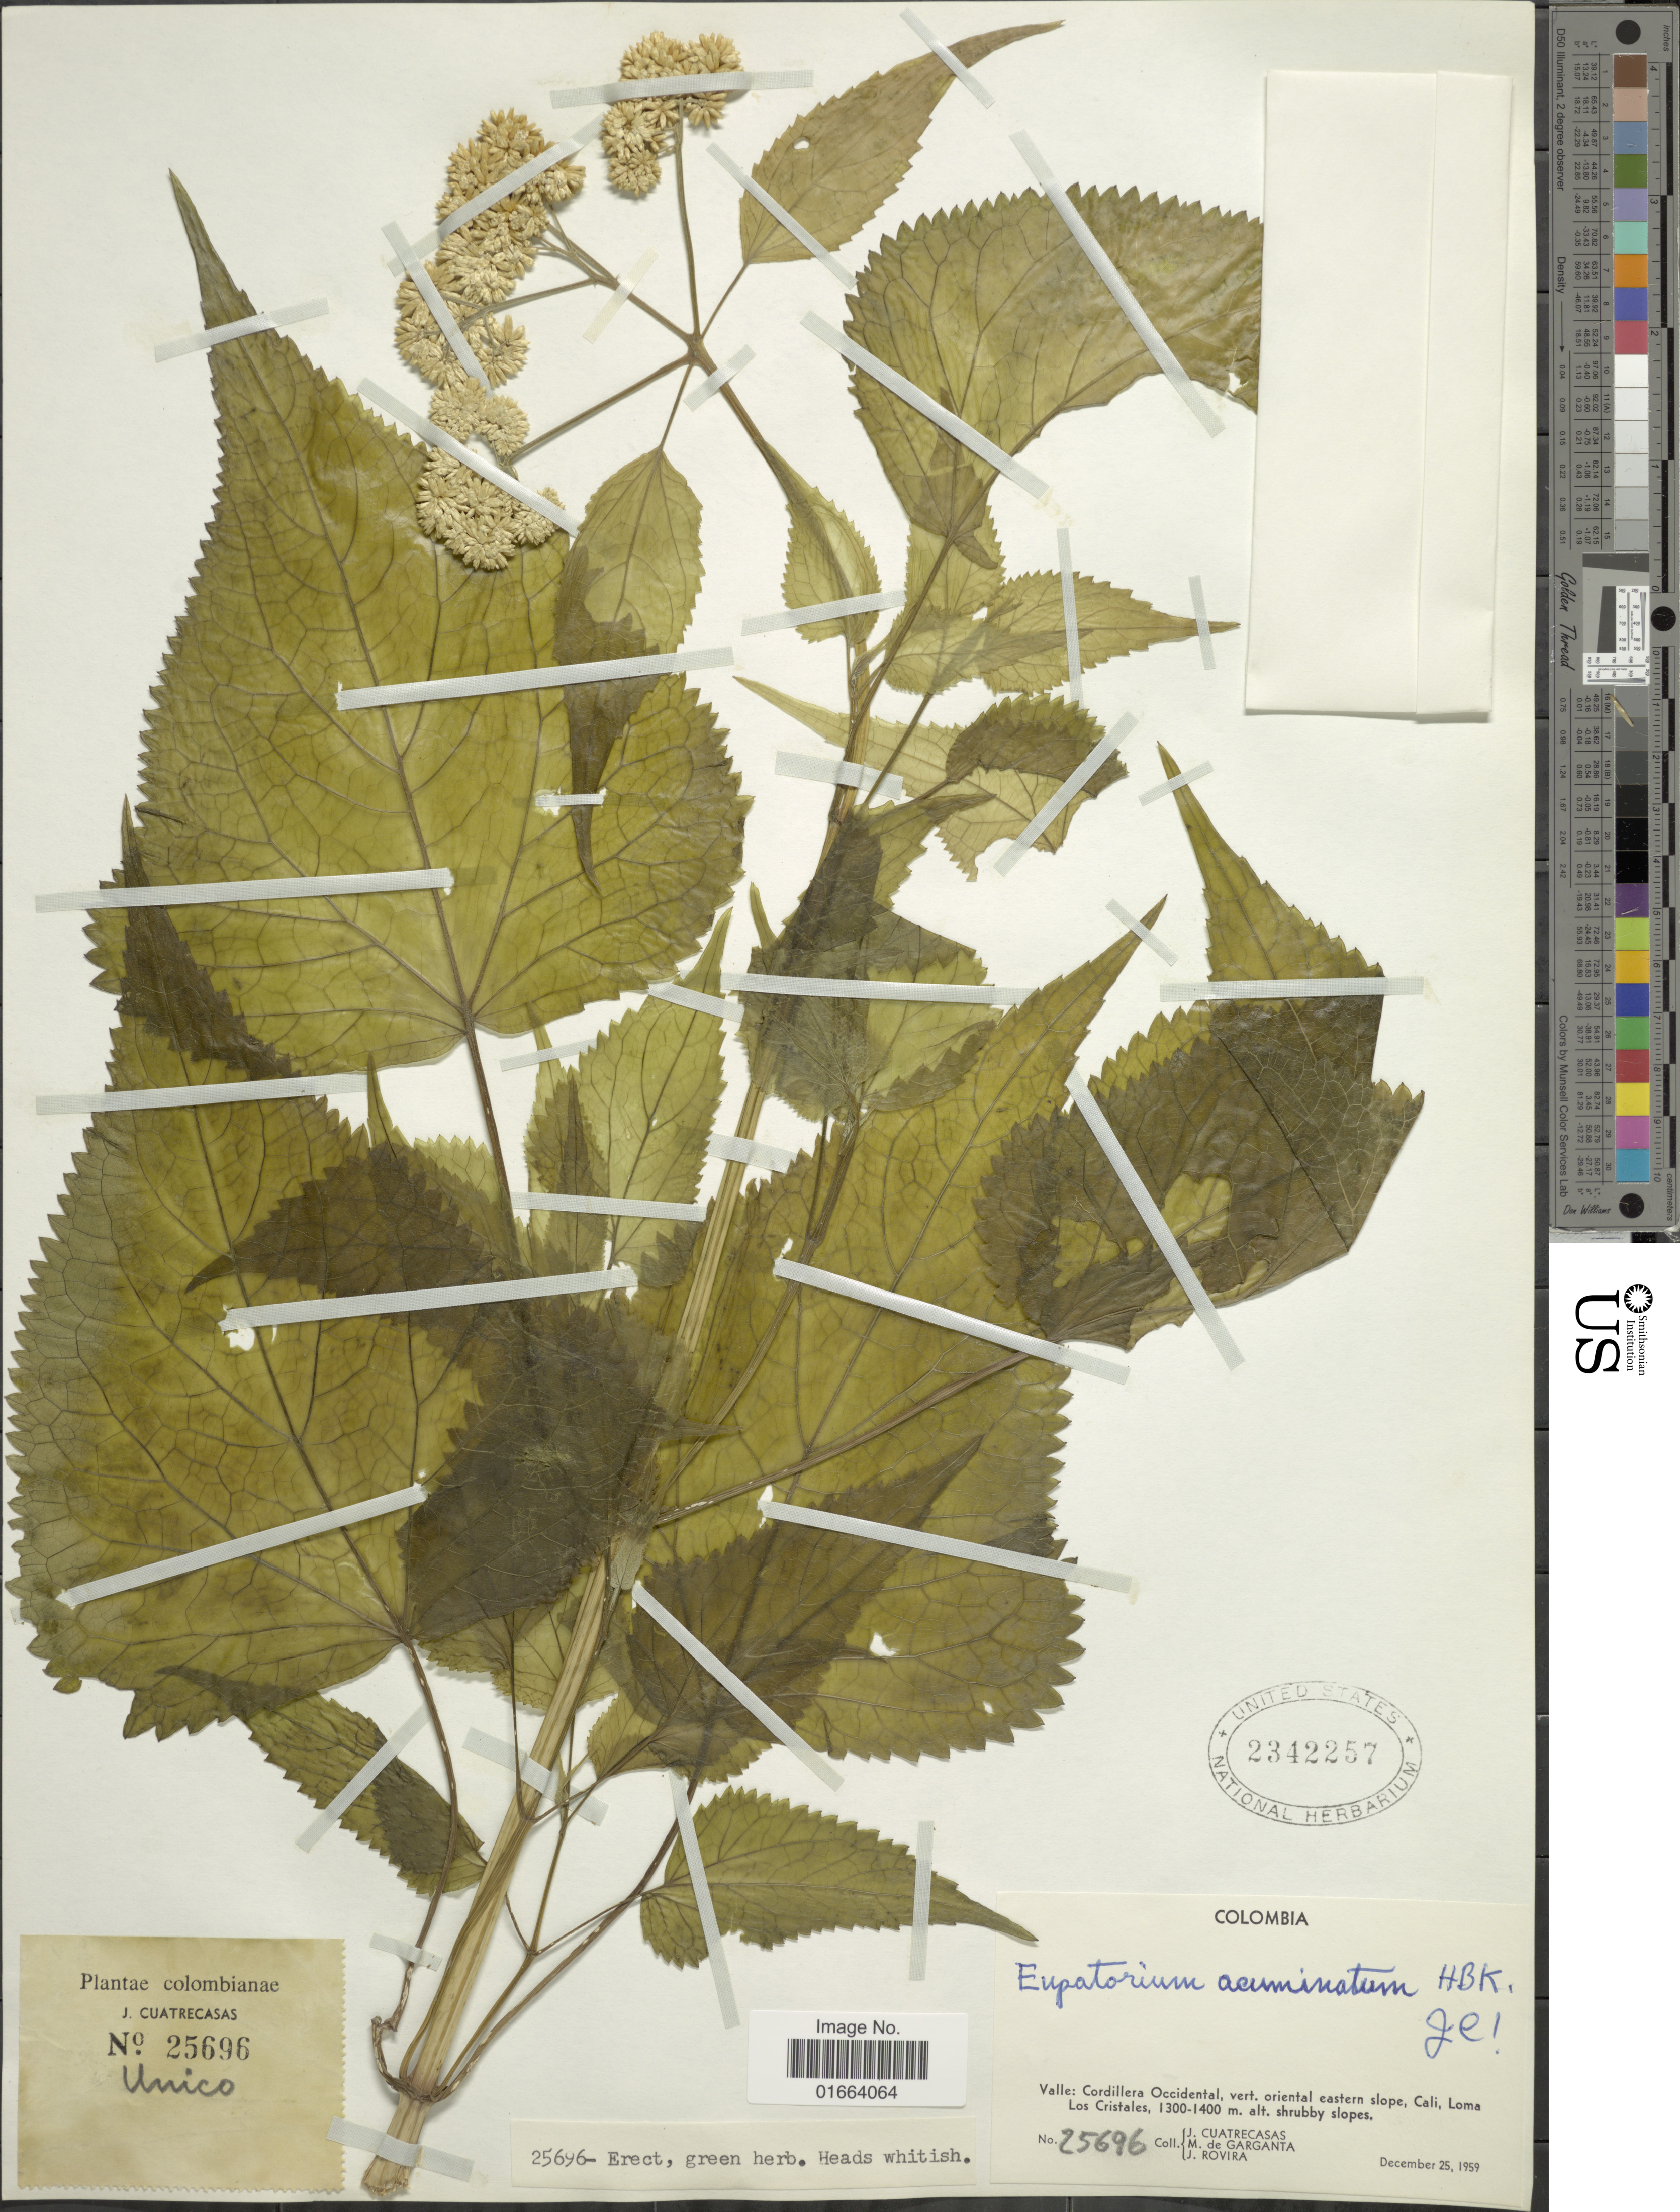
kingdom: Plantae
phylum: Tracheophyta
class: Magnoliopsida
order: Asterales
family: Asteraceae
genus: Critoniella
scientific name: Critoniella acuminata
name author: (Kunth) R.M. King & H. Rob.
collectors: J. Cuatrecasas, M. Garganta & J. Rovira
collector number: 25696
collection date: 1959-12-25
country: Colombia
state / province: Valle del Cauca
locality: Valle: Cordillera Occidental, vert. oriental eastern slope, Cali, Loma Los Cristales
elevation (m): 1300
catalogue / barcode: US 2342257